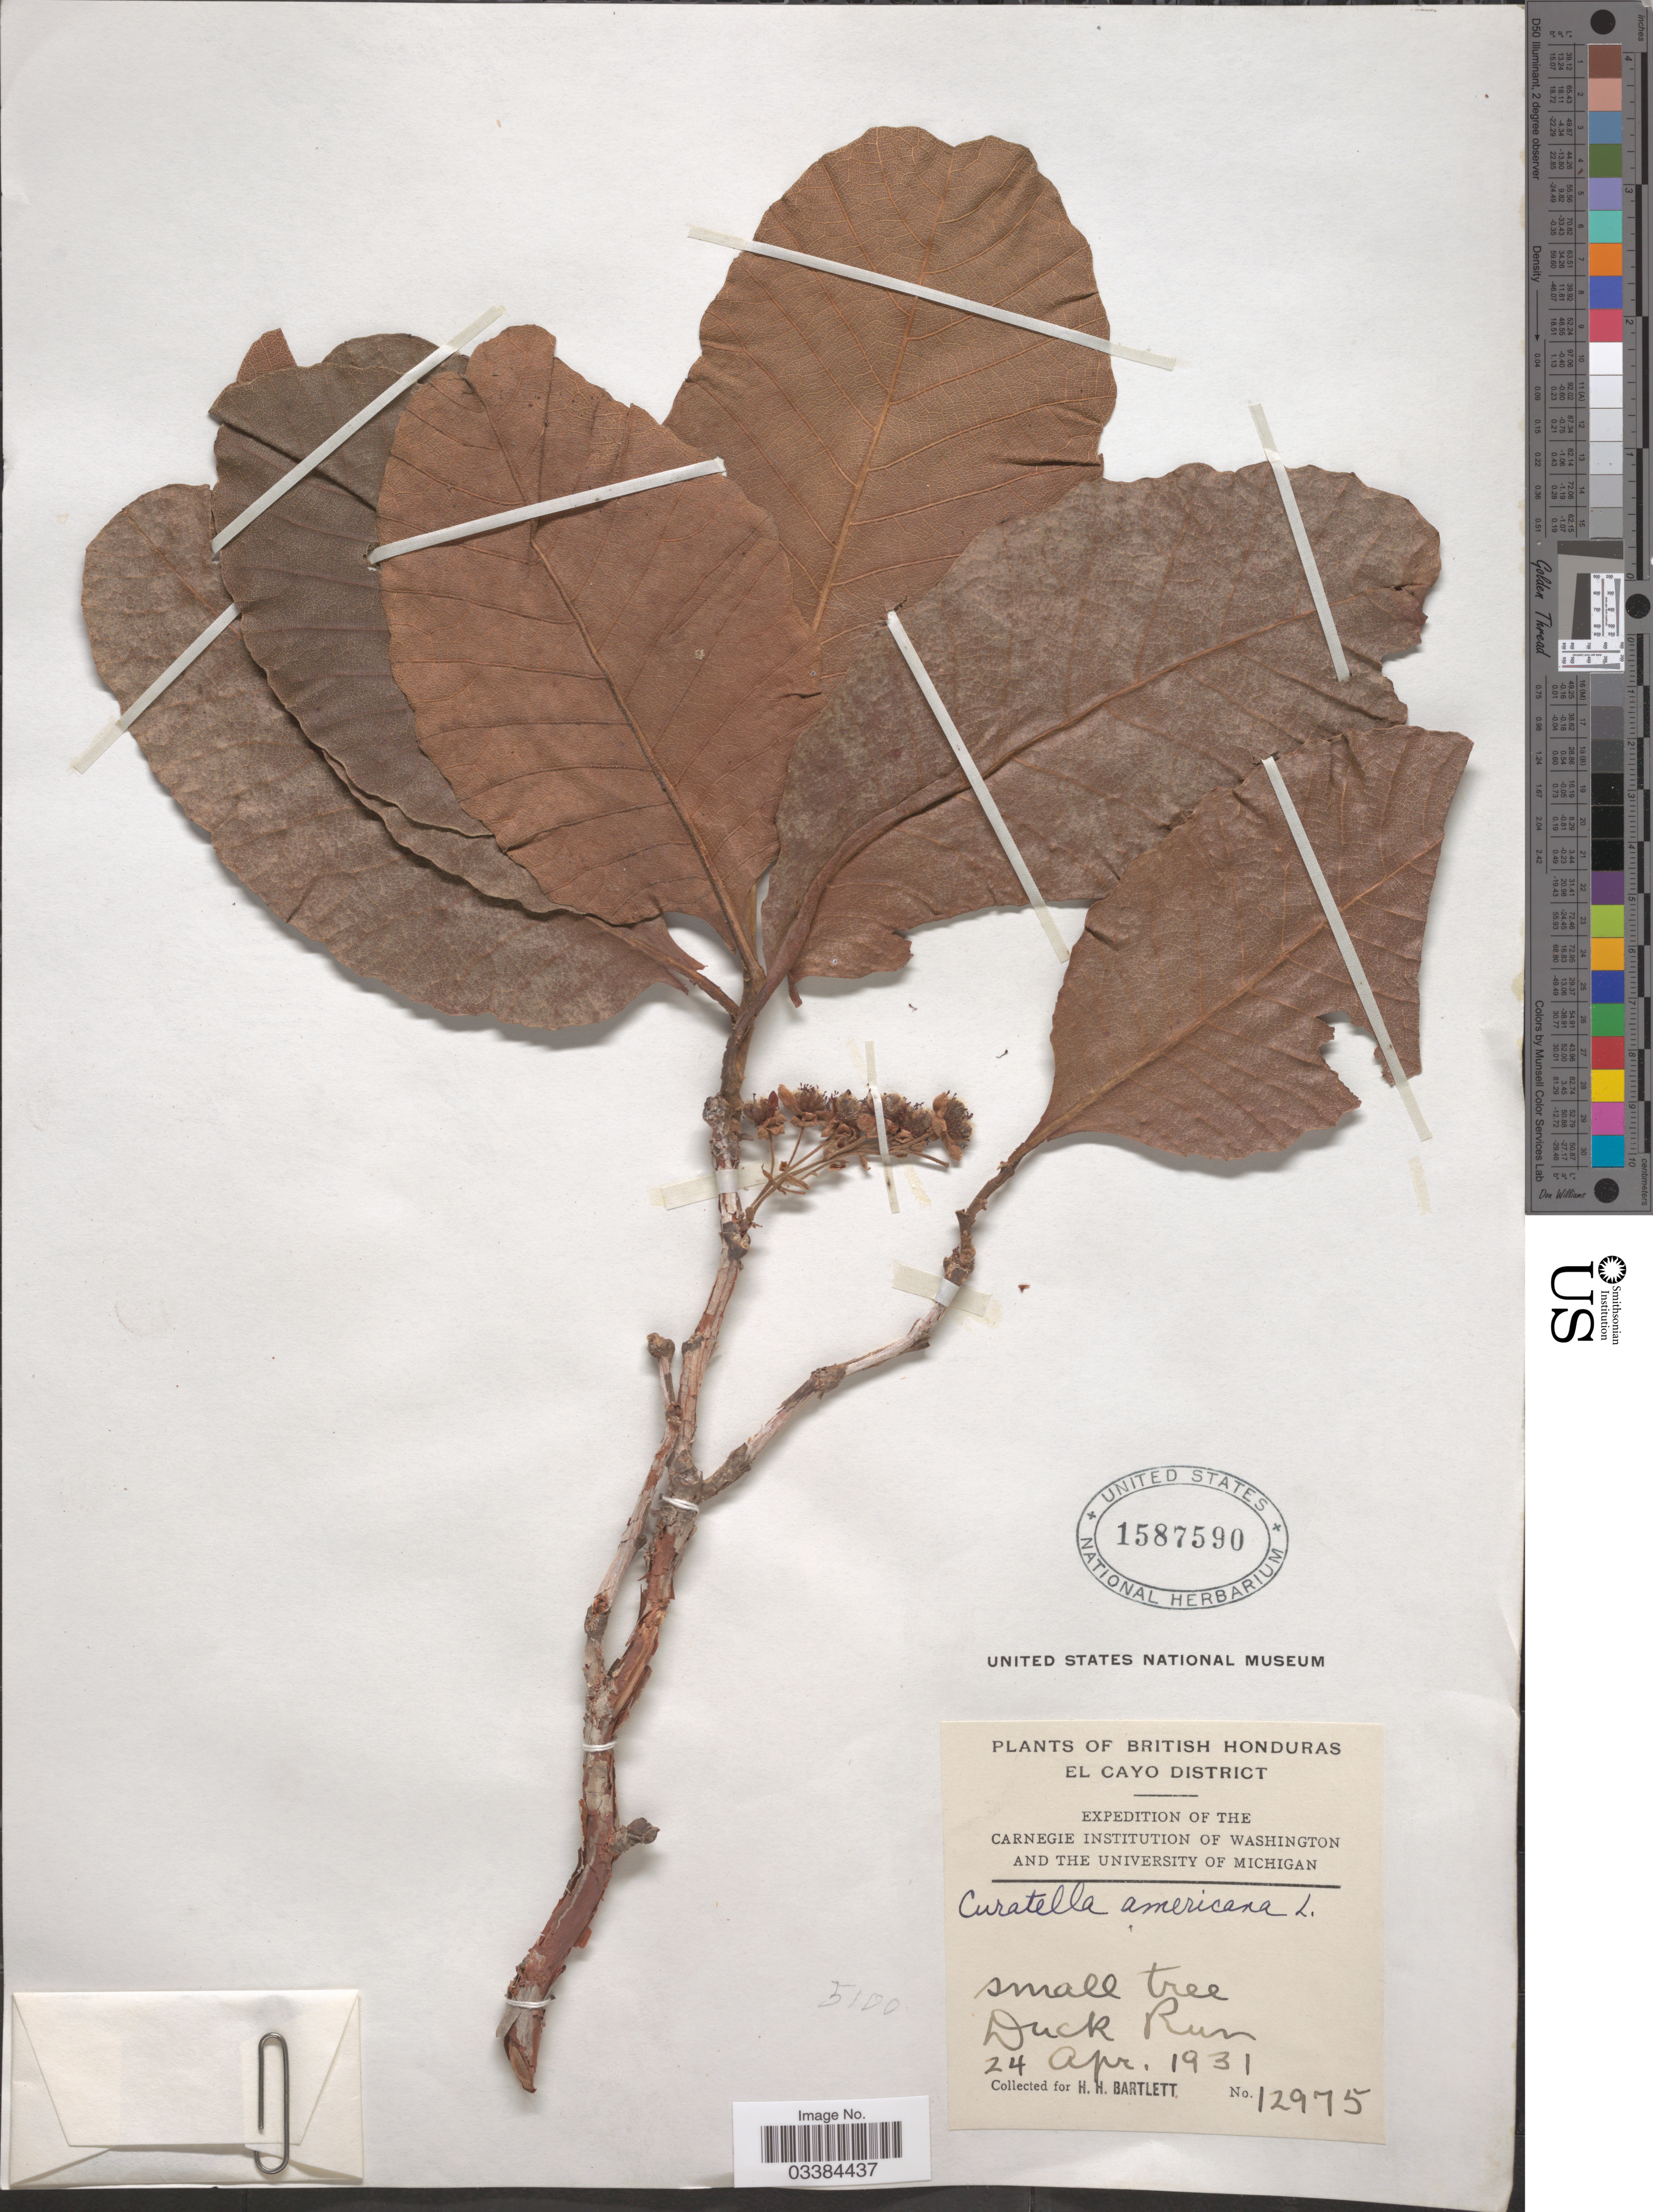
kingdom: Plantae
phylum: Tracheophyta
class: Magnoliopsida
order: Dilleniales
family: Dilleniaceae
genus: Curatella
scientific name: Curatella americana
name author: L.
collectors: H. H. Bartlett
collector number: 12975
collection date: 1931-04-24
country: Belize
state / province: Cayo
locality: British Honduras, El Cayo District. Duck Run.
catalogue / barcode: US 1587590